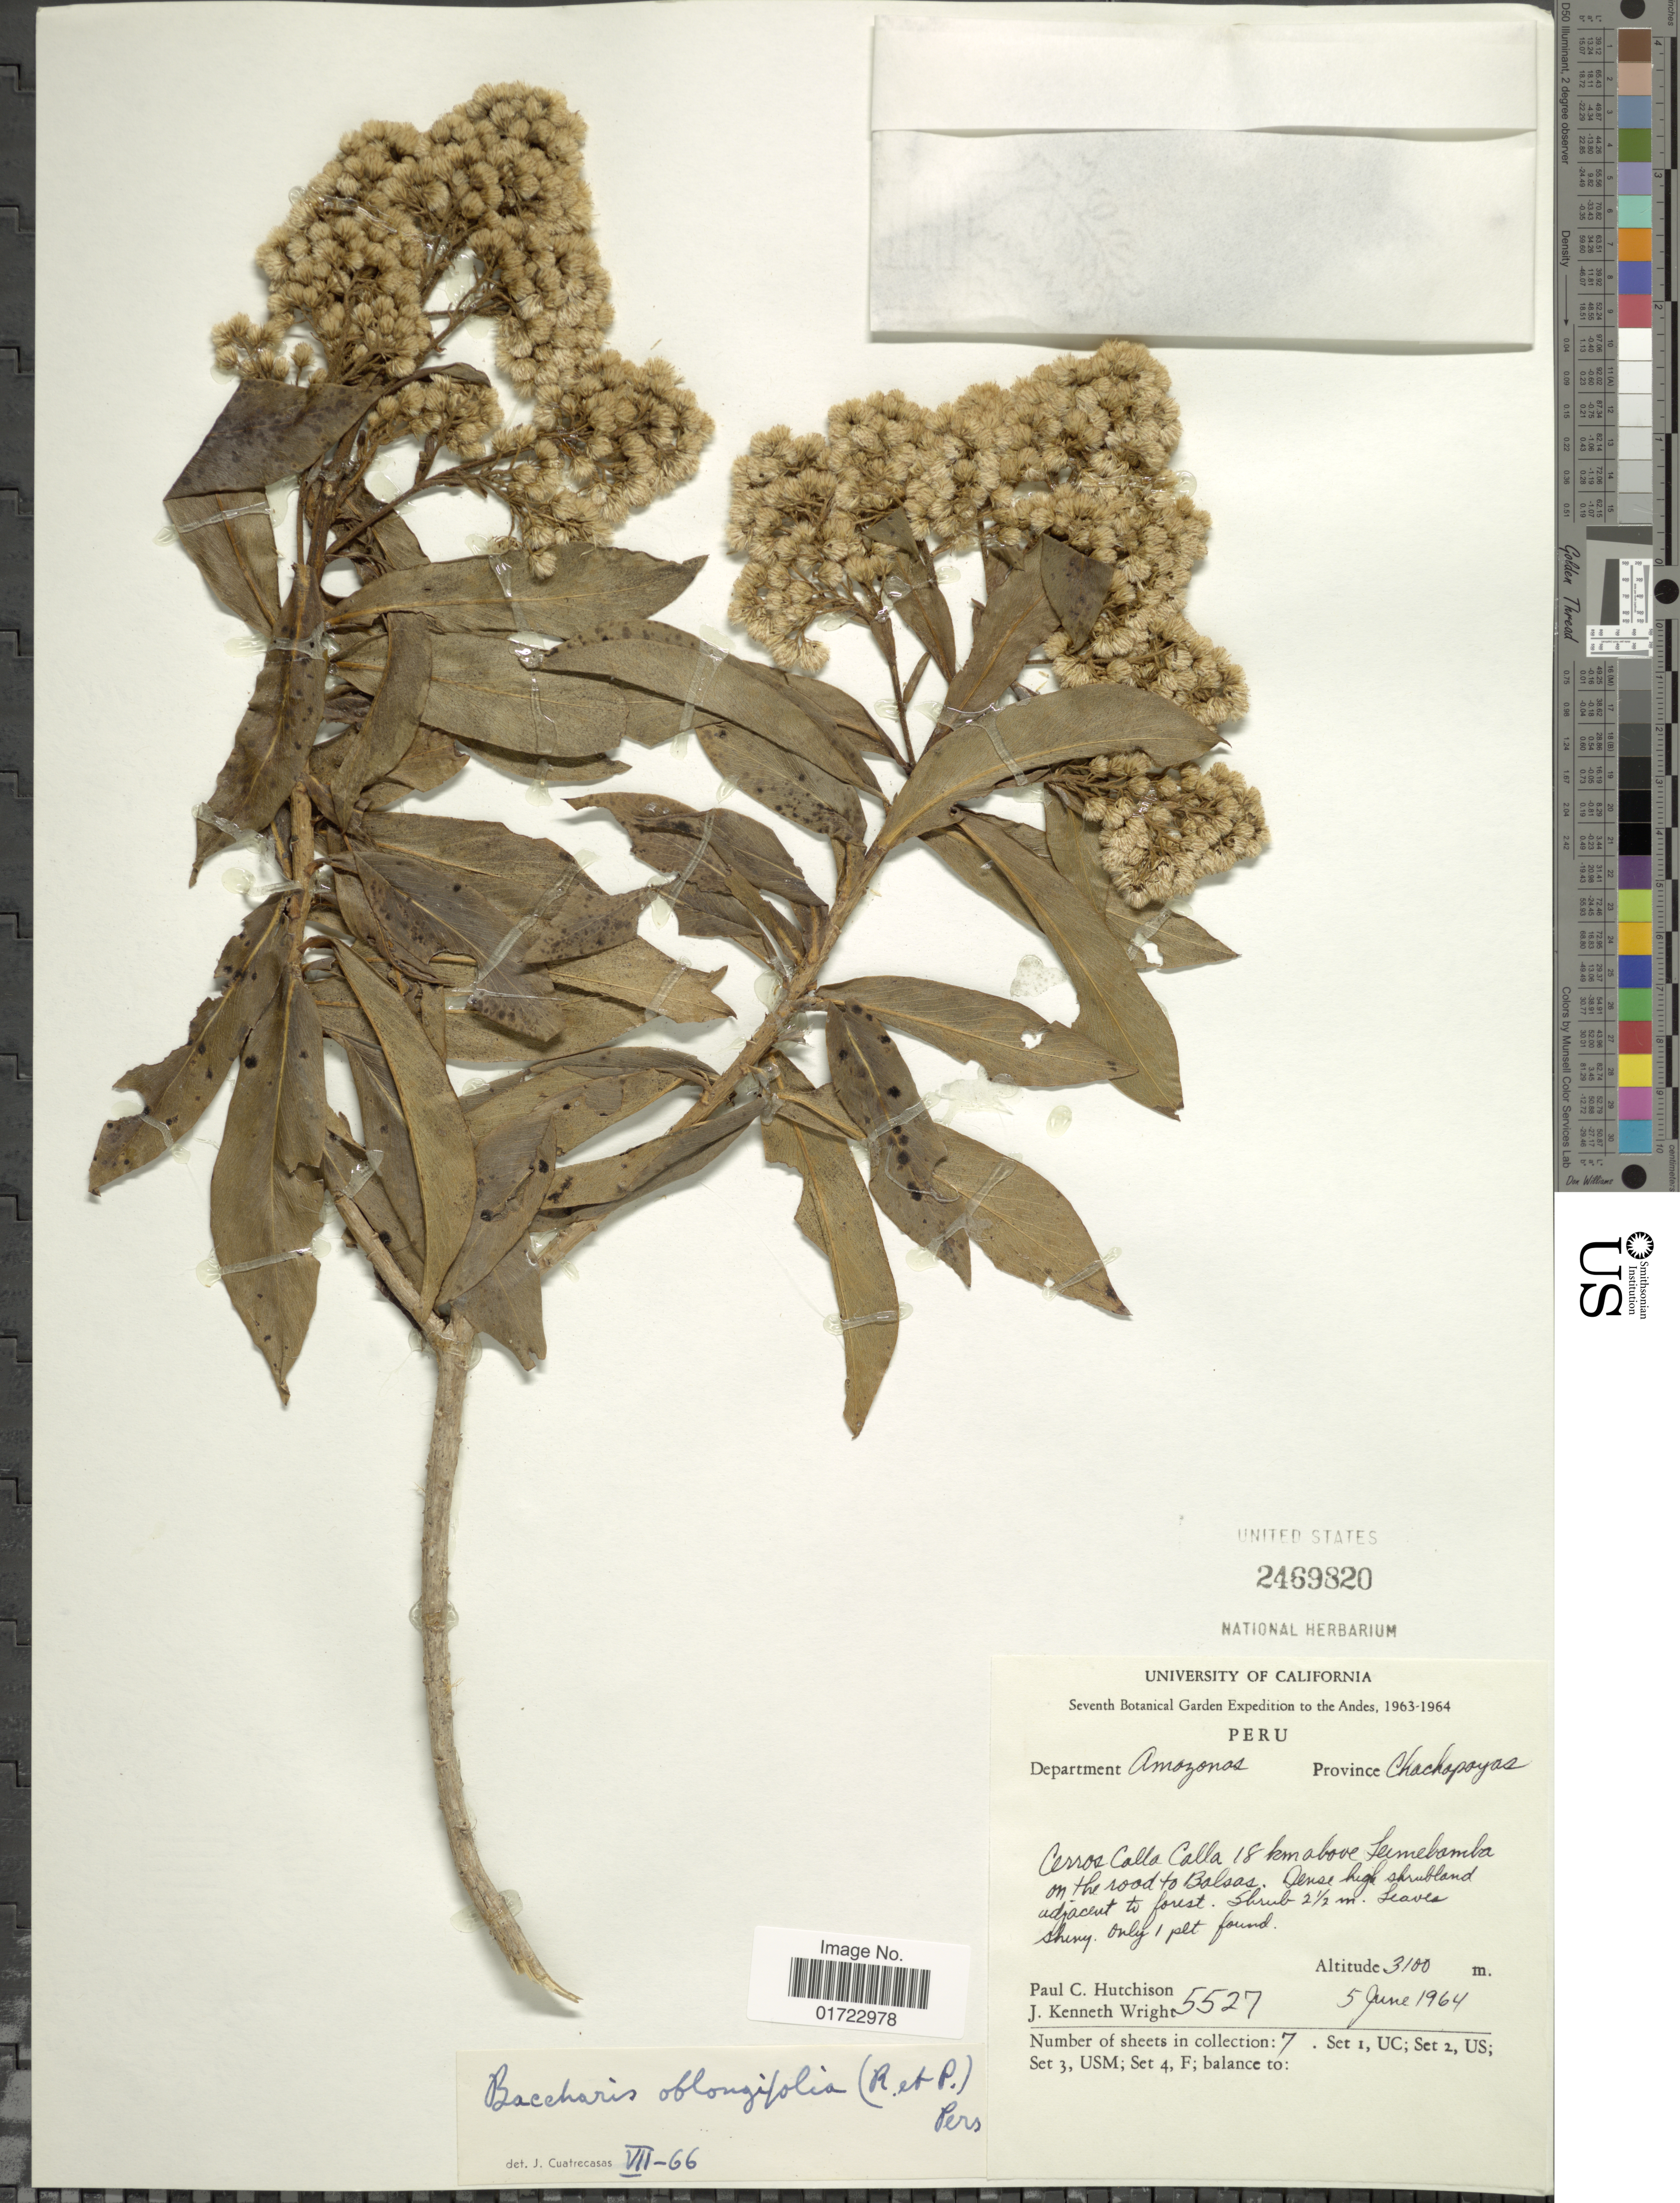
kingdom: Plantae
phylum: Tracheophyta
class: Magnoliopsida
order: Asterales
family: Asteraceae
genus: Baccharis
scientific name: Baccharis oblongifolia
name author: (Ruiz & Pav.) Pers.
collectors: P. C. Hutchison & J. K. Wright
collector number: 5527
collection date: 1964-06-05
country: Peru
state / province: Amazonas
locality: Cerros Calla Calla 18 km. above Leimebamba on the road to Balsas, Province Chachapoyas, Andes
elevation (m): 3100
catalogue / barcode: US 2469820